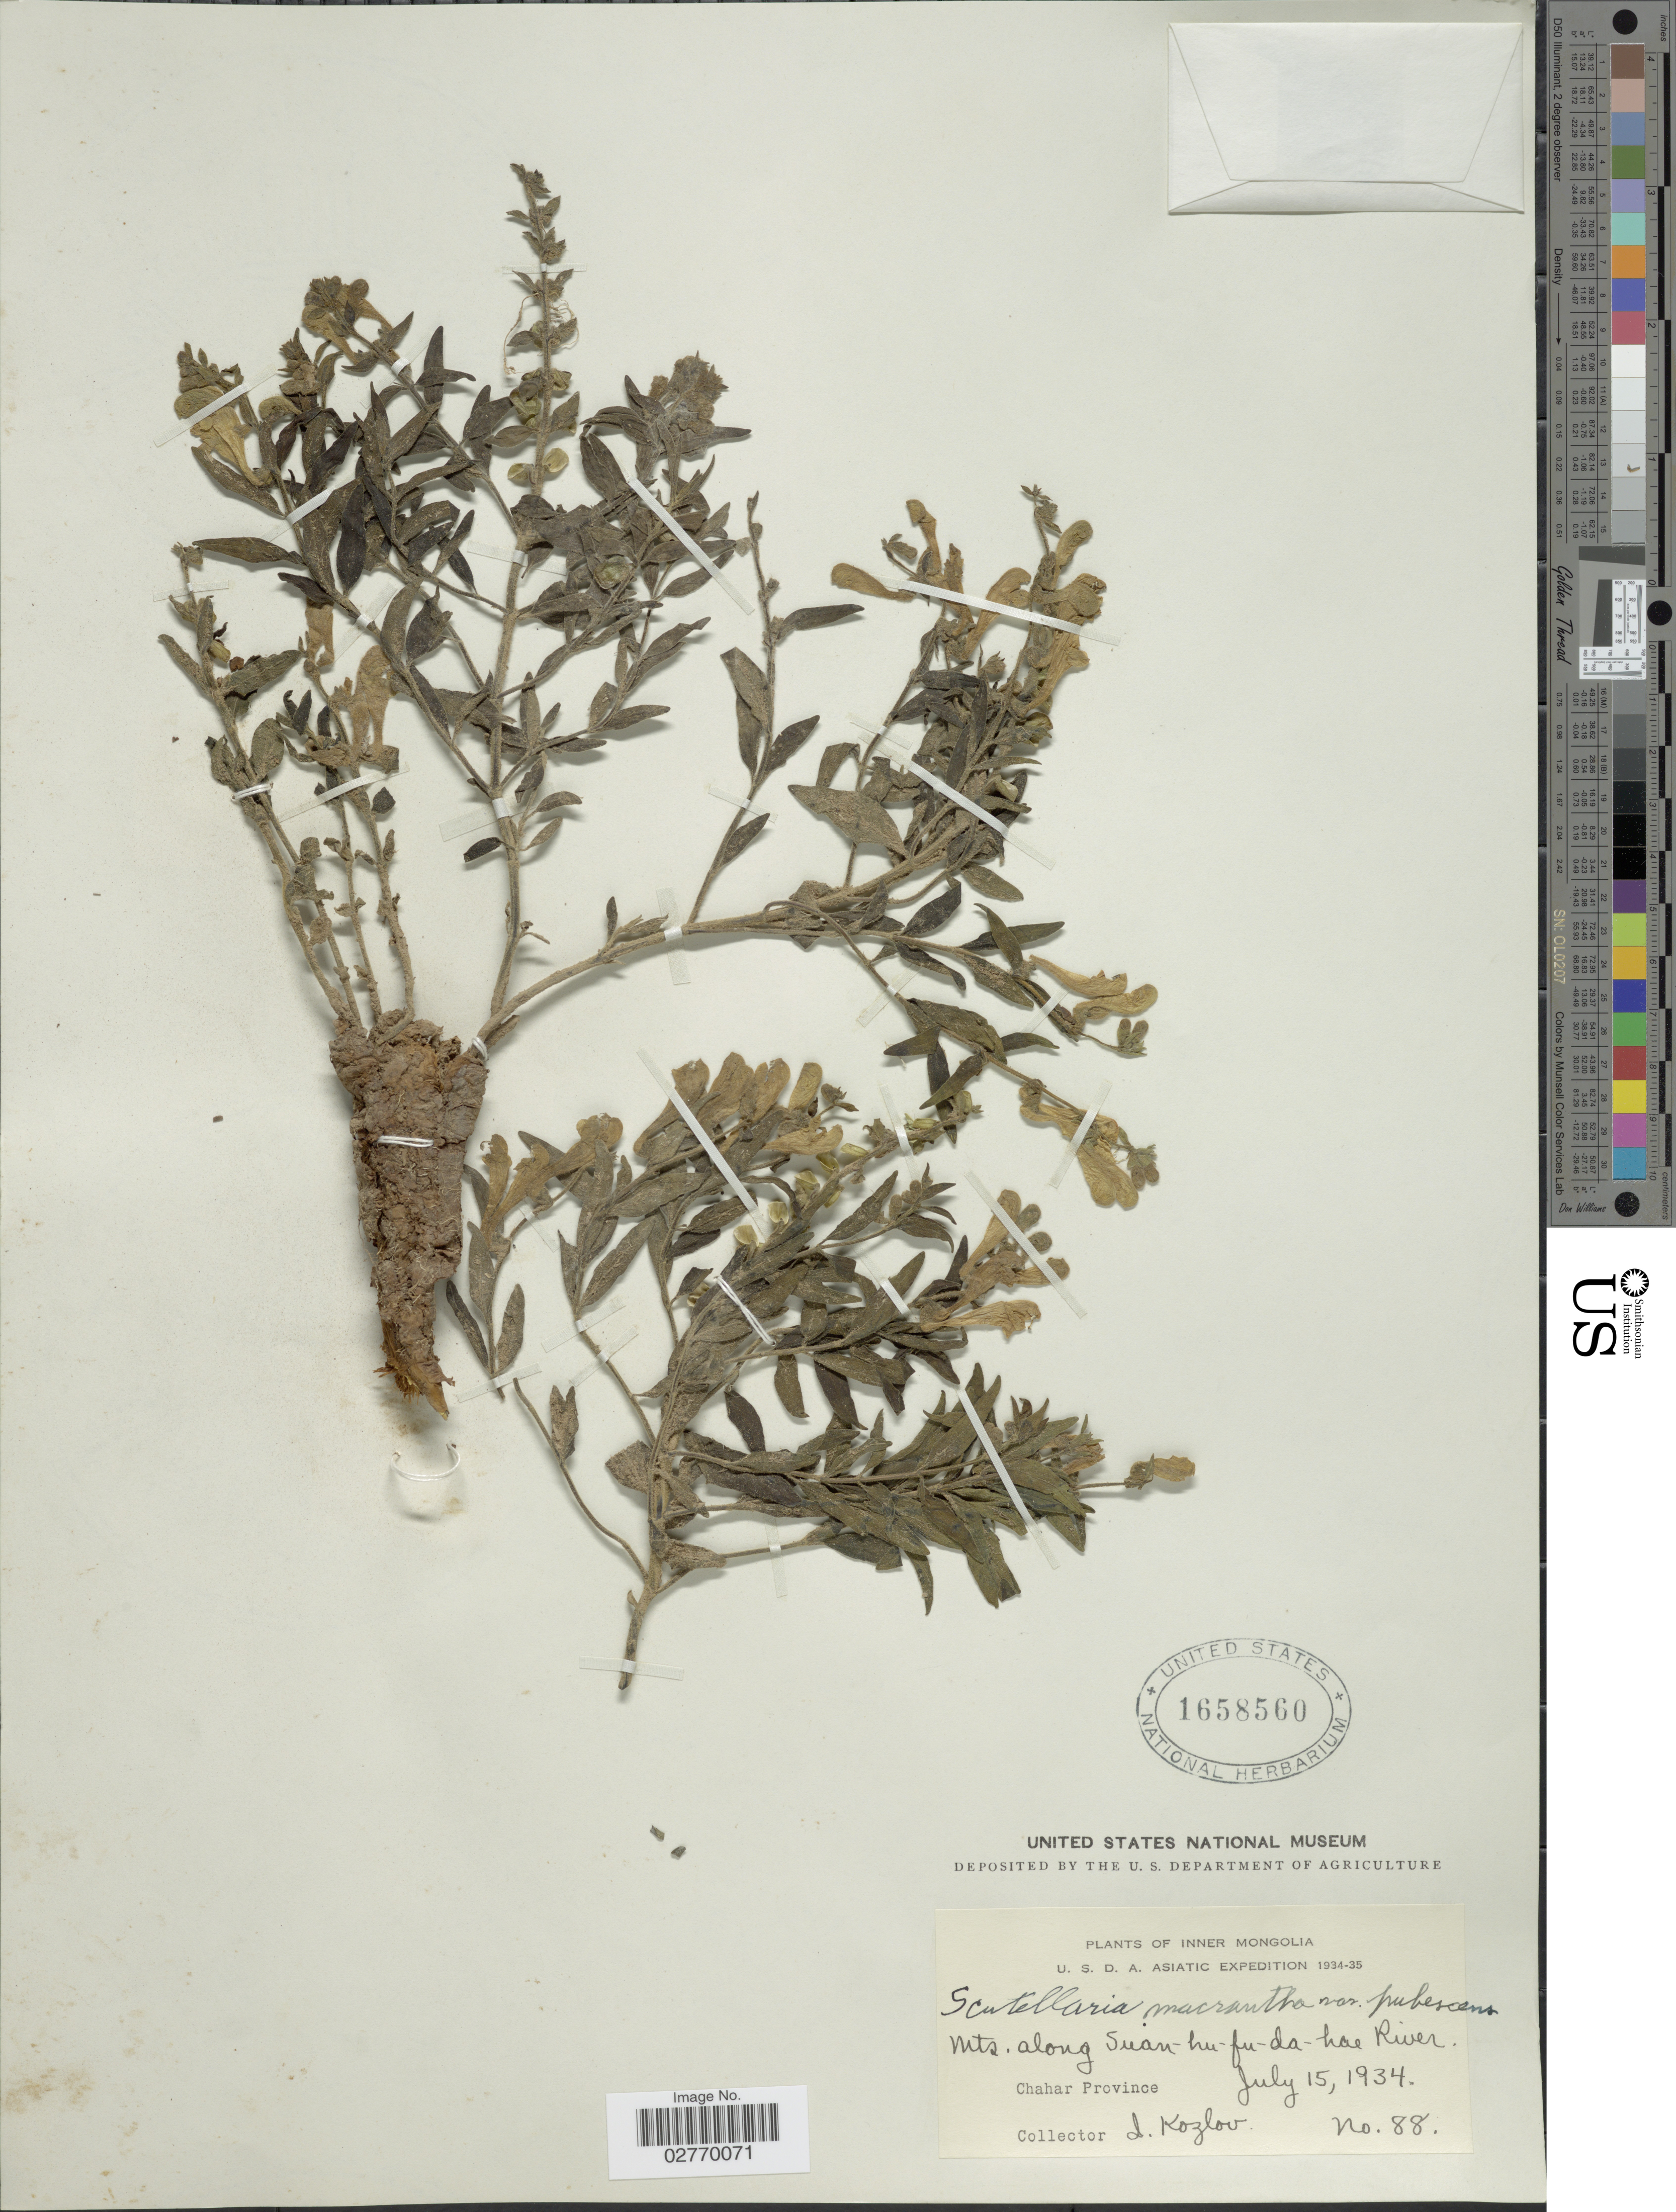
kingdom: Plantae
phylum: Tracheophyta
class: Magnoliopsida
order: Lamiales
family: Lamiaceae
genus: Scutellaria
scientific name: Scutellaria macrantha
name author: Fisch. ex Rchb.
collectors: I. Kozlov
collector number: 88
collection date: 1934-07-15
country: China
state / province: Nei Monggol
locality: Mts. along Suan-hu-fu-da-hae River. Chahar Province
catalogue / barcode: US 1658560